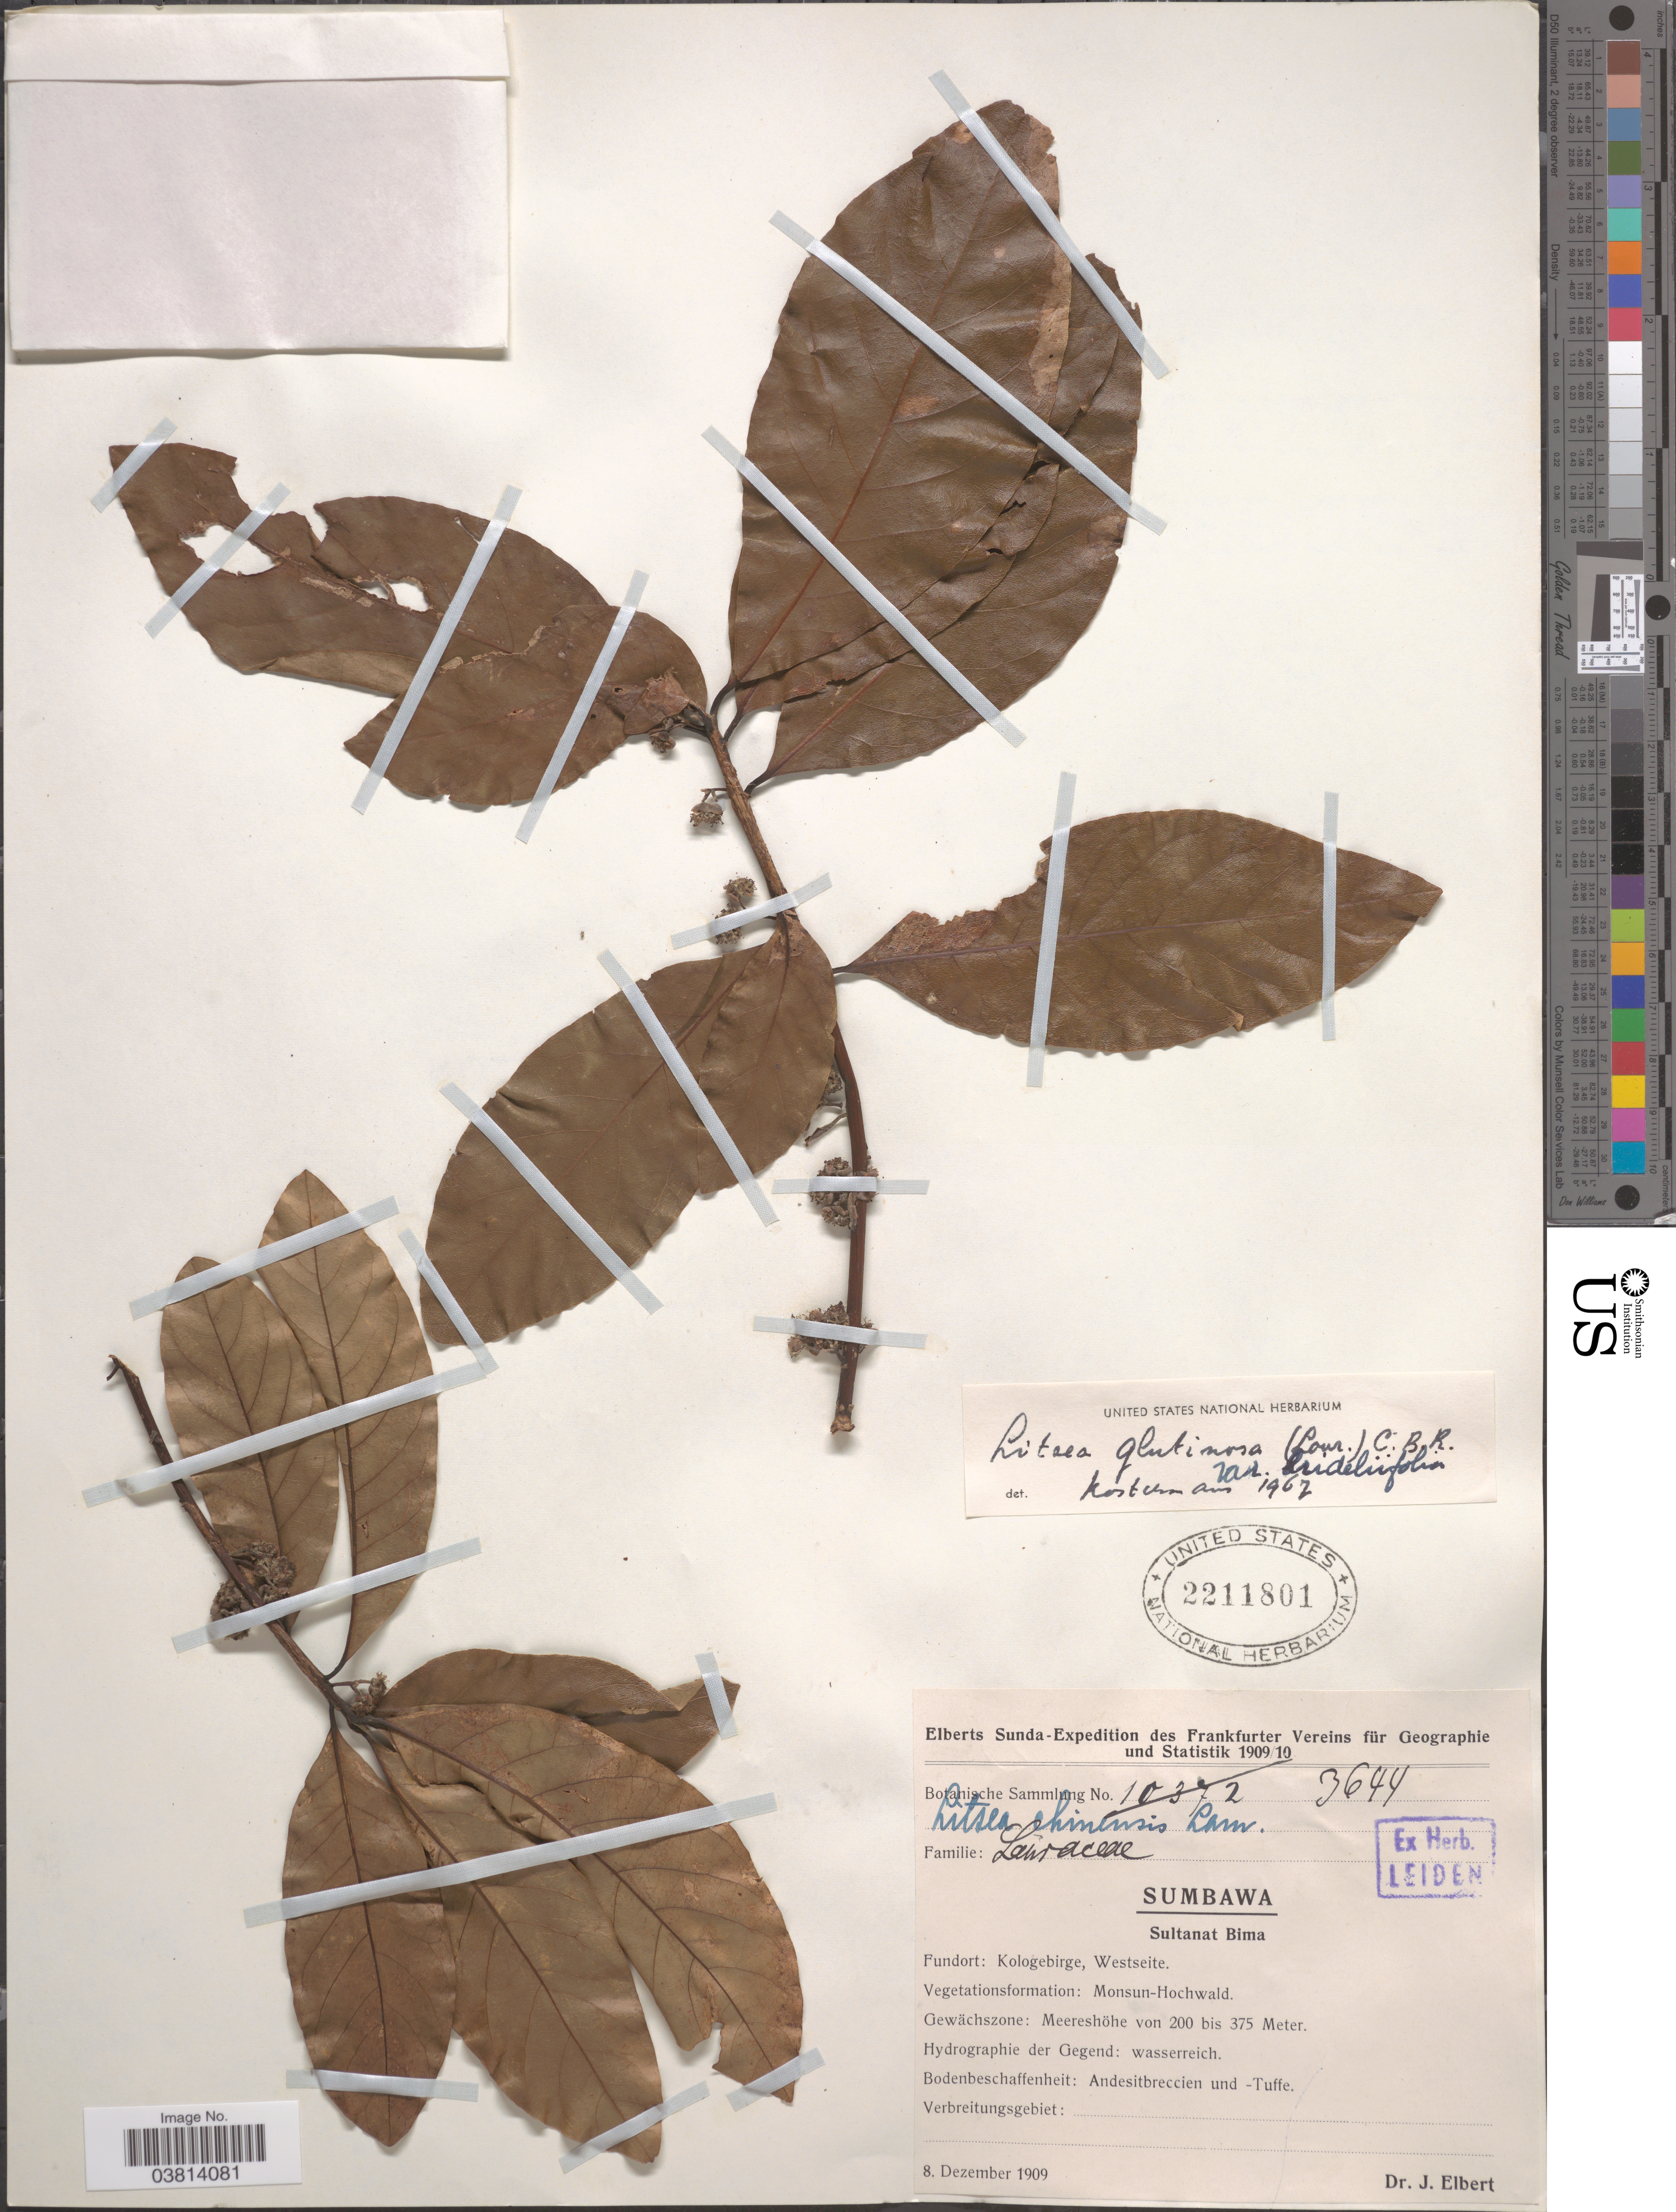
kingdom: Plantae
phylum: Tracheophyta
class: Magnoliopsida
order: Laurales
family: Lauraceae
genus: Litsea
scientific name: Litsea glutinosa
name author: (Lour.) C.B. Rob.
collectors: J. Elbert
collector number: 3644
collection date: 1909-12-08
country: Indonesia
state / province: Nusa Tenggara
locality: Sumbawa, Sultanat Bima. Kologebirge, Westseite.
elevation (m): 200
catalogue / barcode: US 2211801